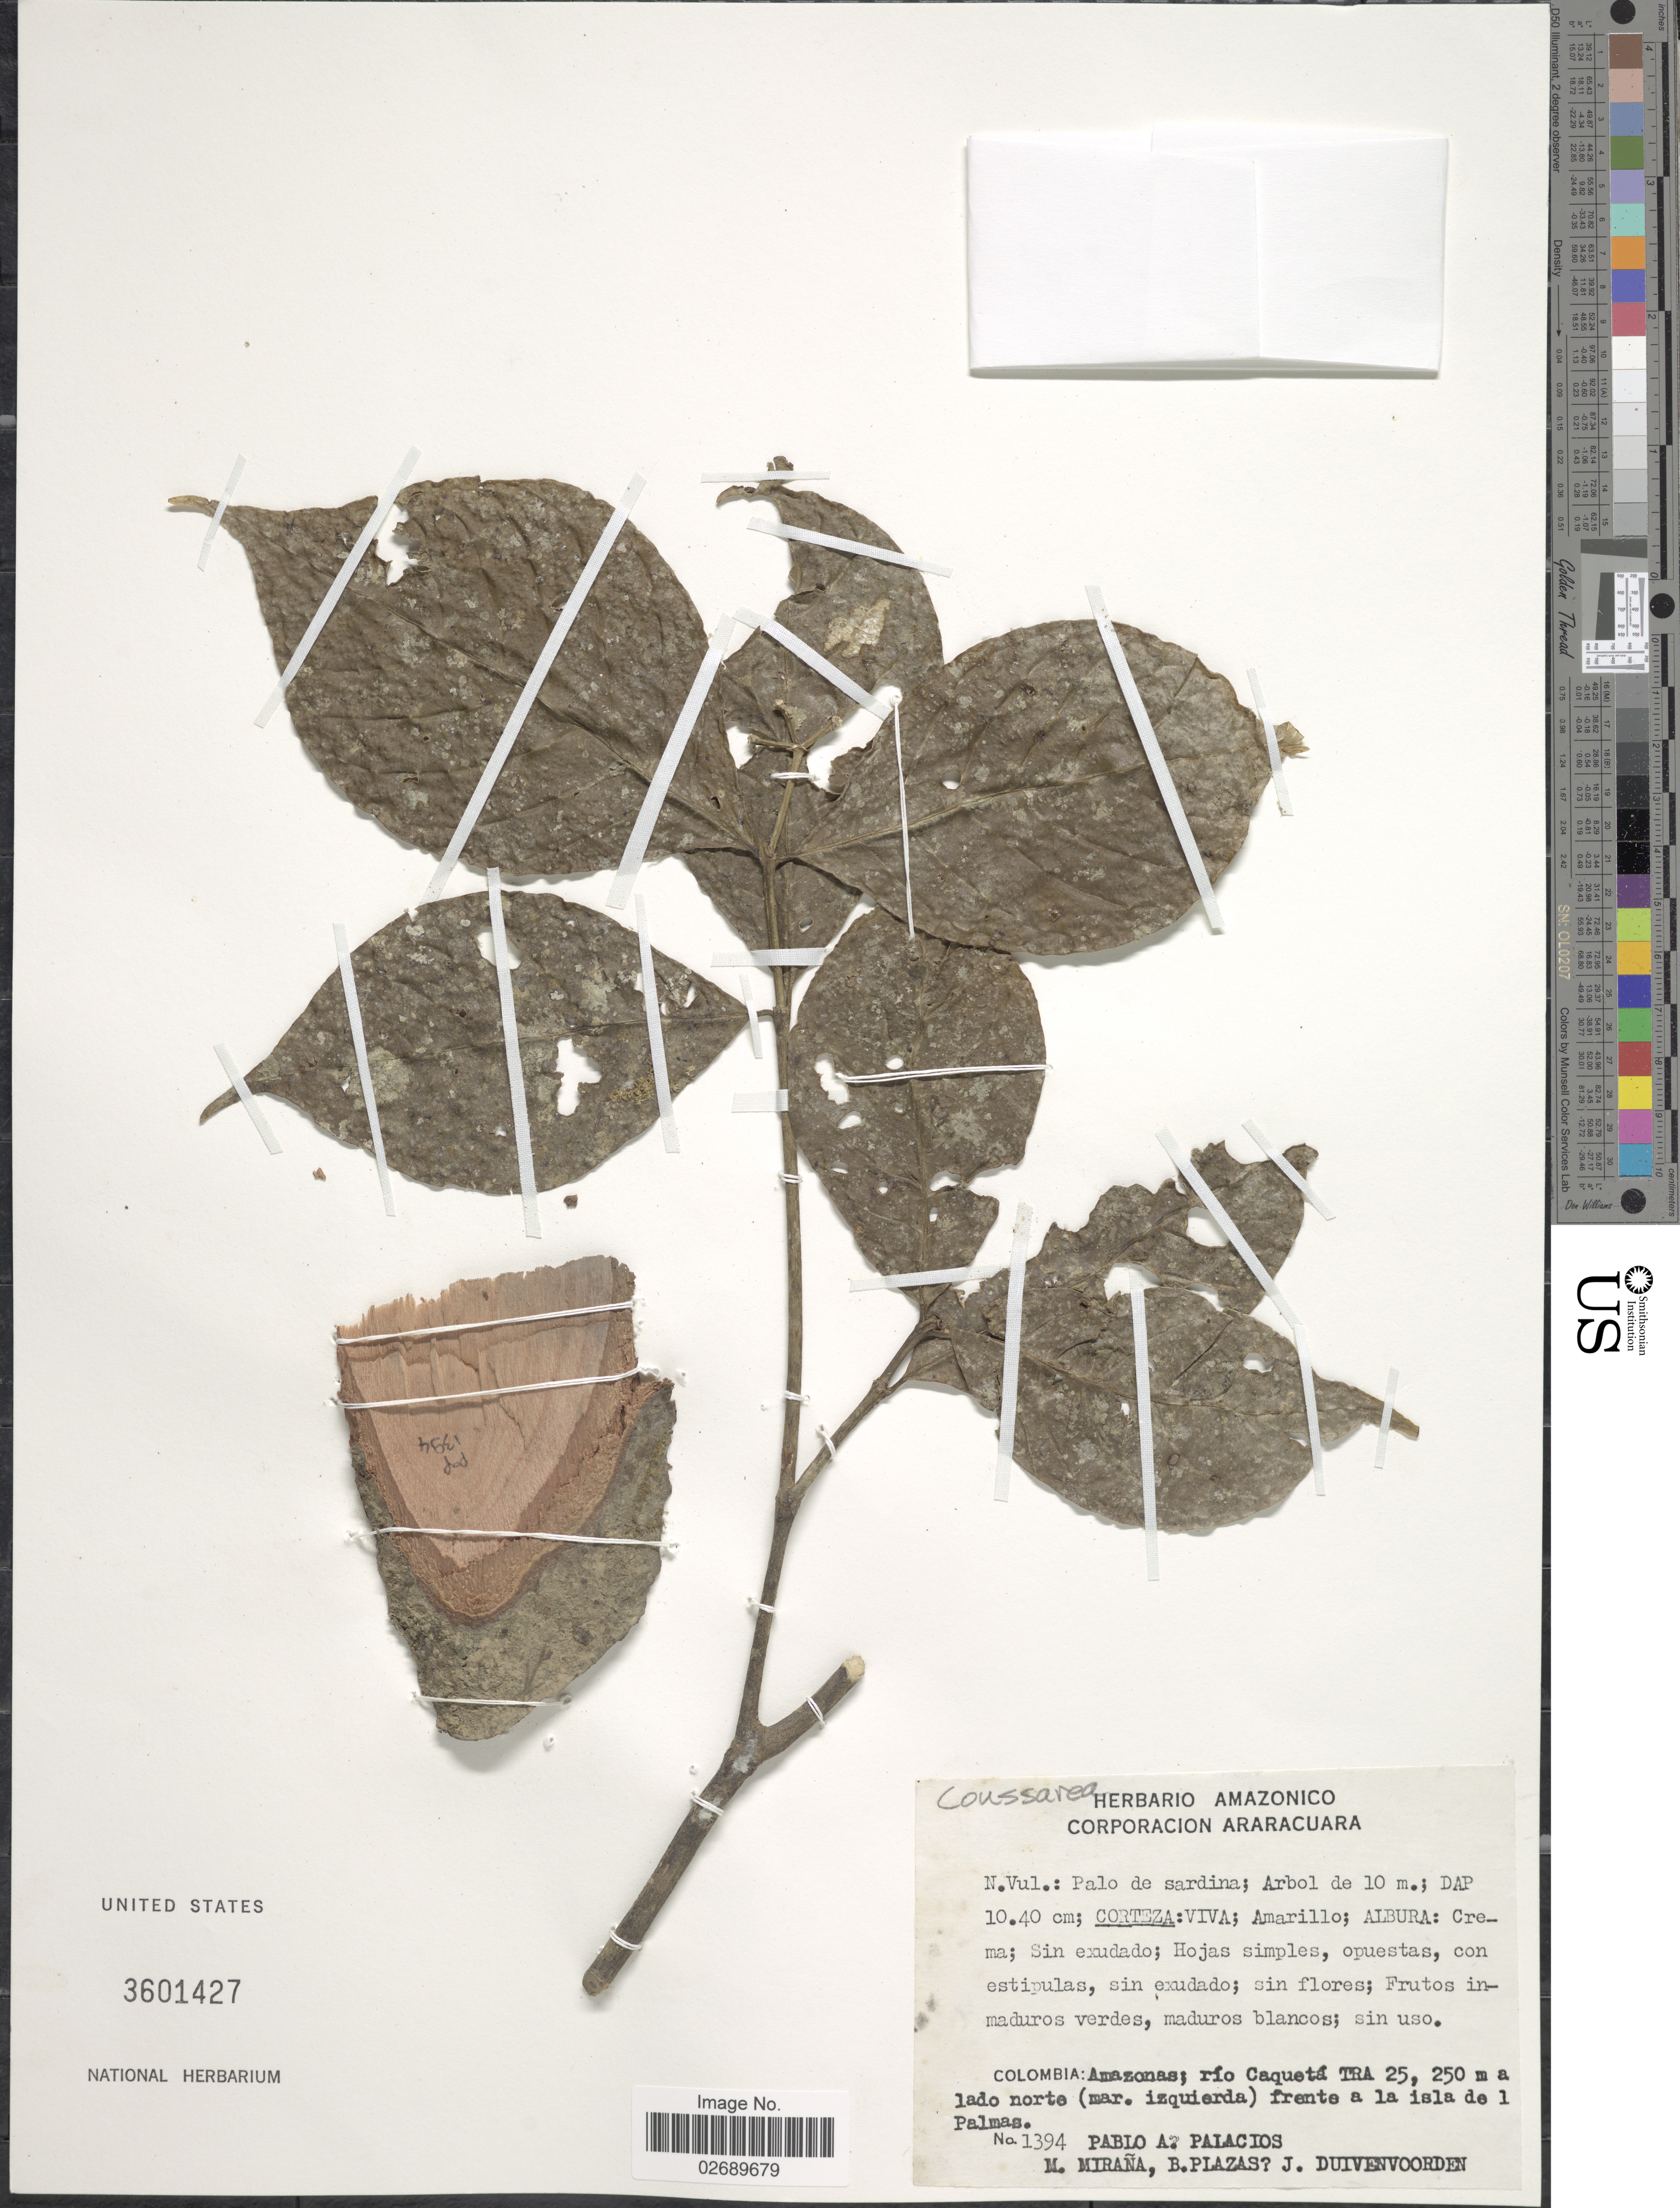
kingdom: Plantae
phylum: Tracheophyta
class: Magnoliopsida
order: Gentianales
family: Rubiaceae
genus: Coussarea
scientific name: Coussarea sp.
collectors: P. Palacios, M. Miraña, B. Plazas & J. Duivenvoorden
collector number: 1394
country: Colombia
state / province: Amazônas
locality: Rio Caqueta TRA 25, a lado norte (mar. izquierda) frente a la isla de l Palmas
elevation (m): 250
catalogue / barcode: US 3601427